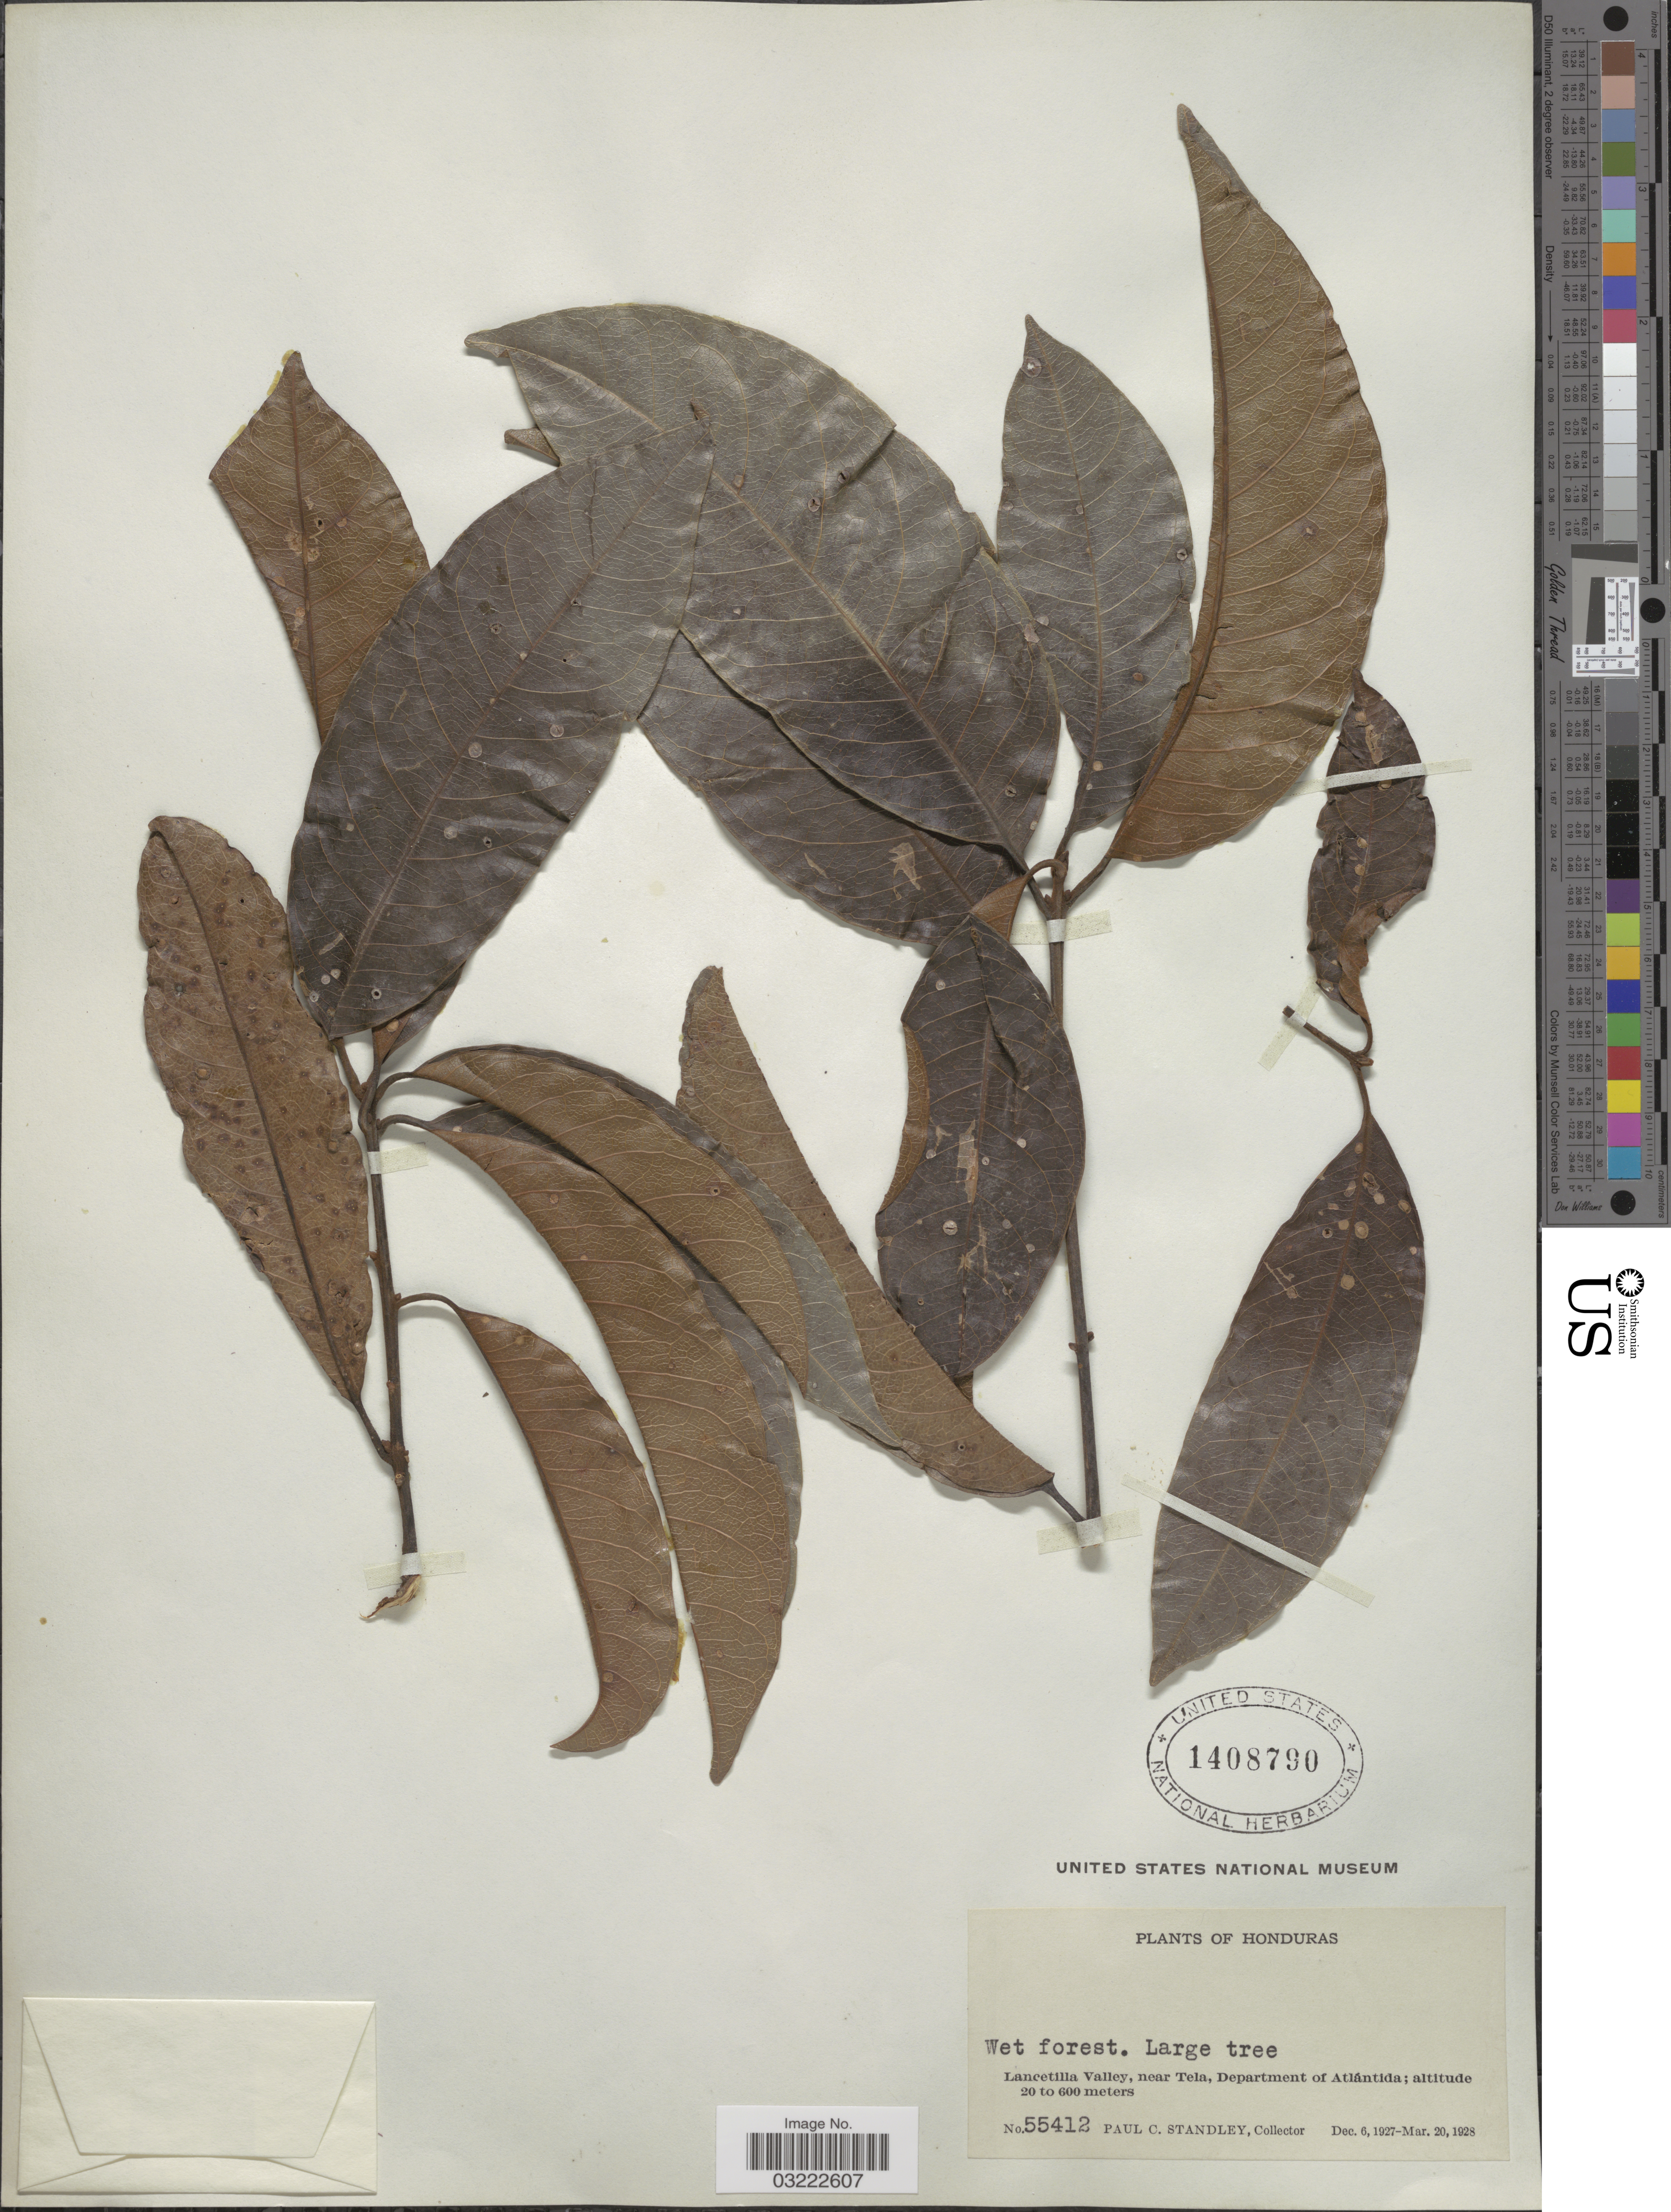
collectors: P. C. Standley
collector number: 55412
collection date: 1927-12-06/1928-03-20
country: Honduras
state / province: Atlántida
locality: Lancetilla Valley, near Tela, Department of Altántida.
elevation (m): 20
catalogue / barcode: US 1408790